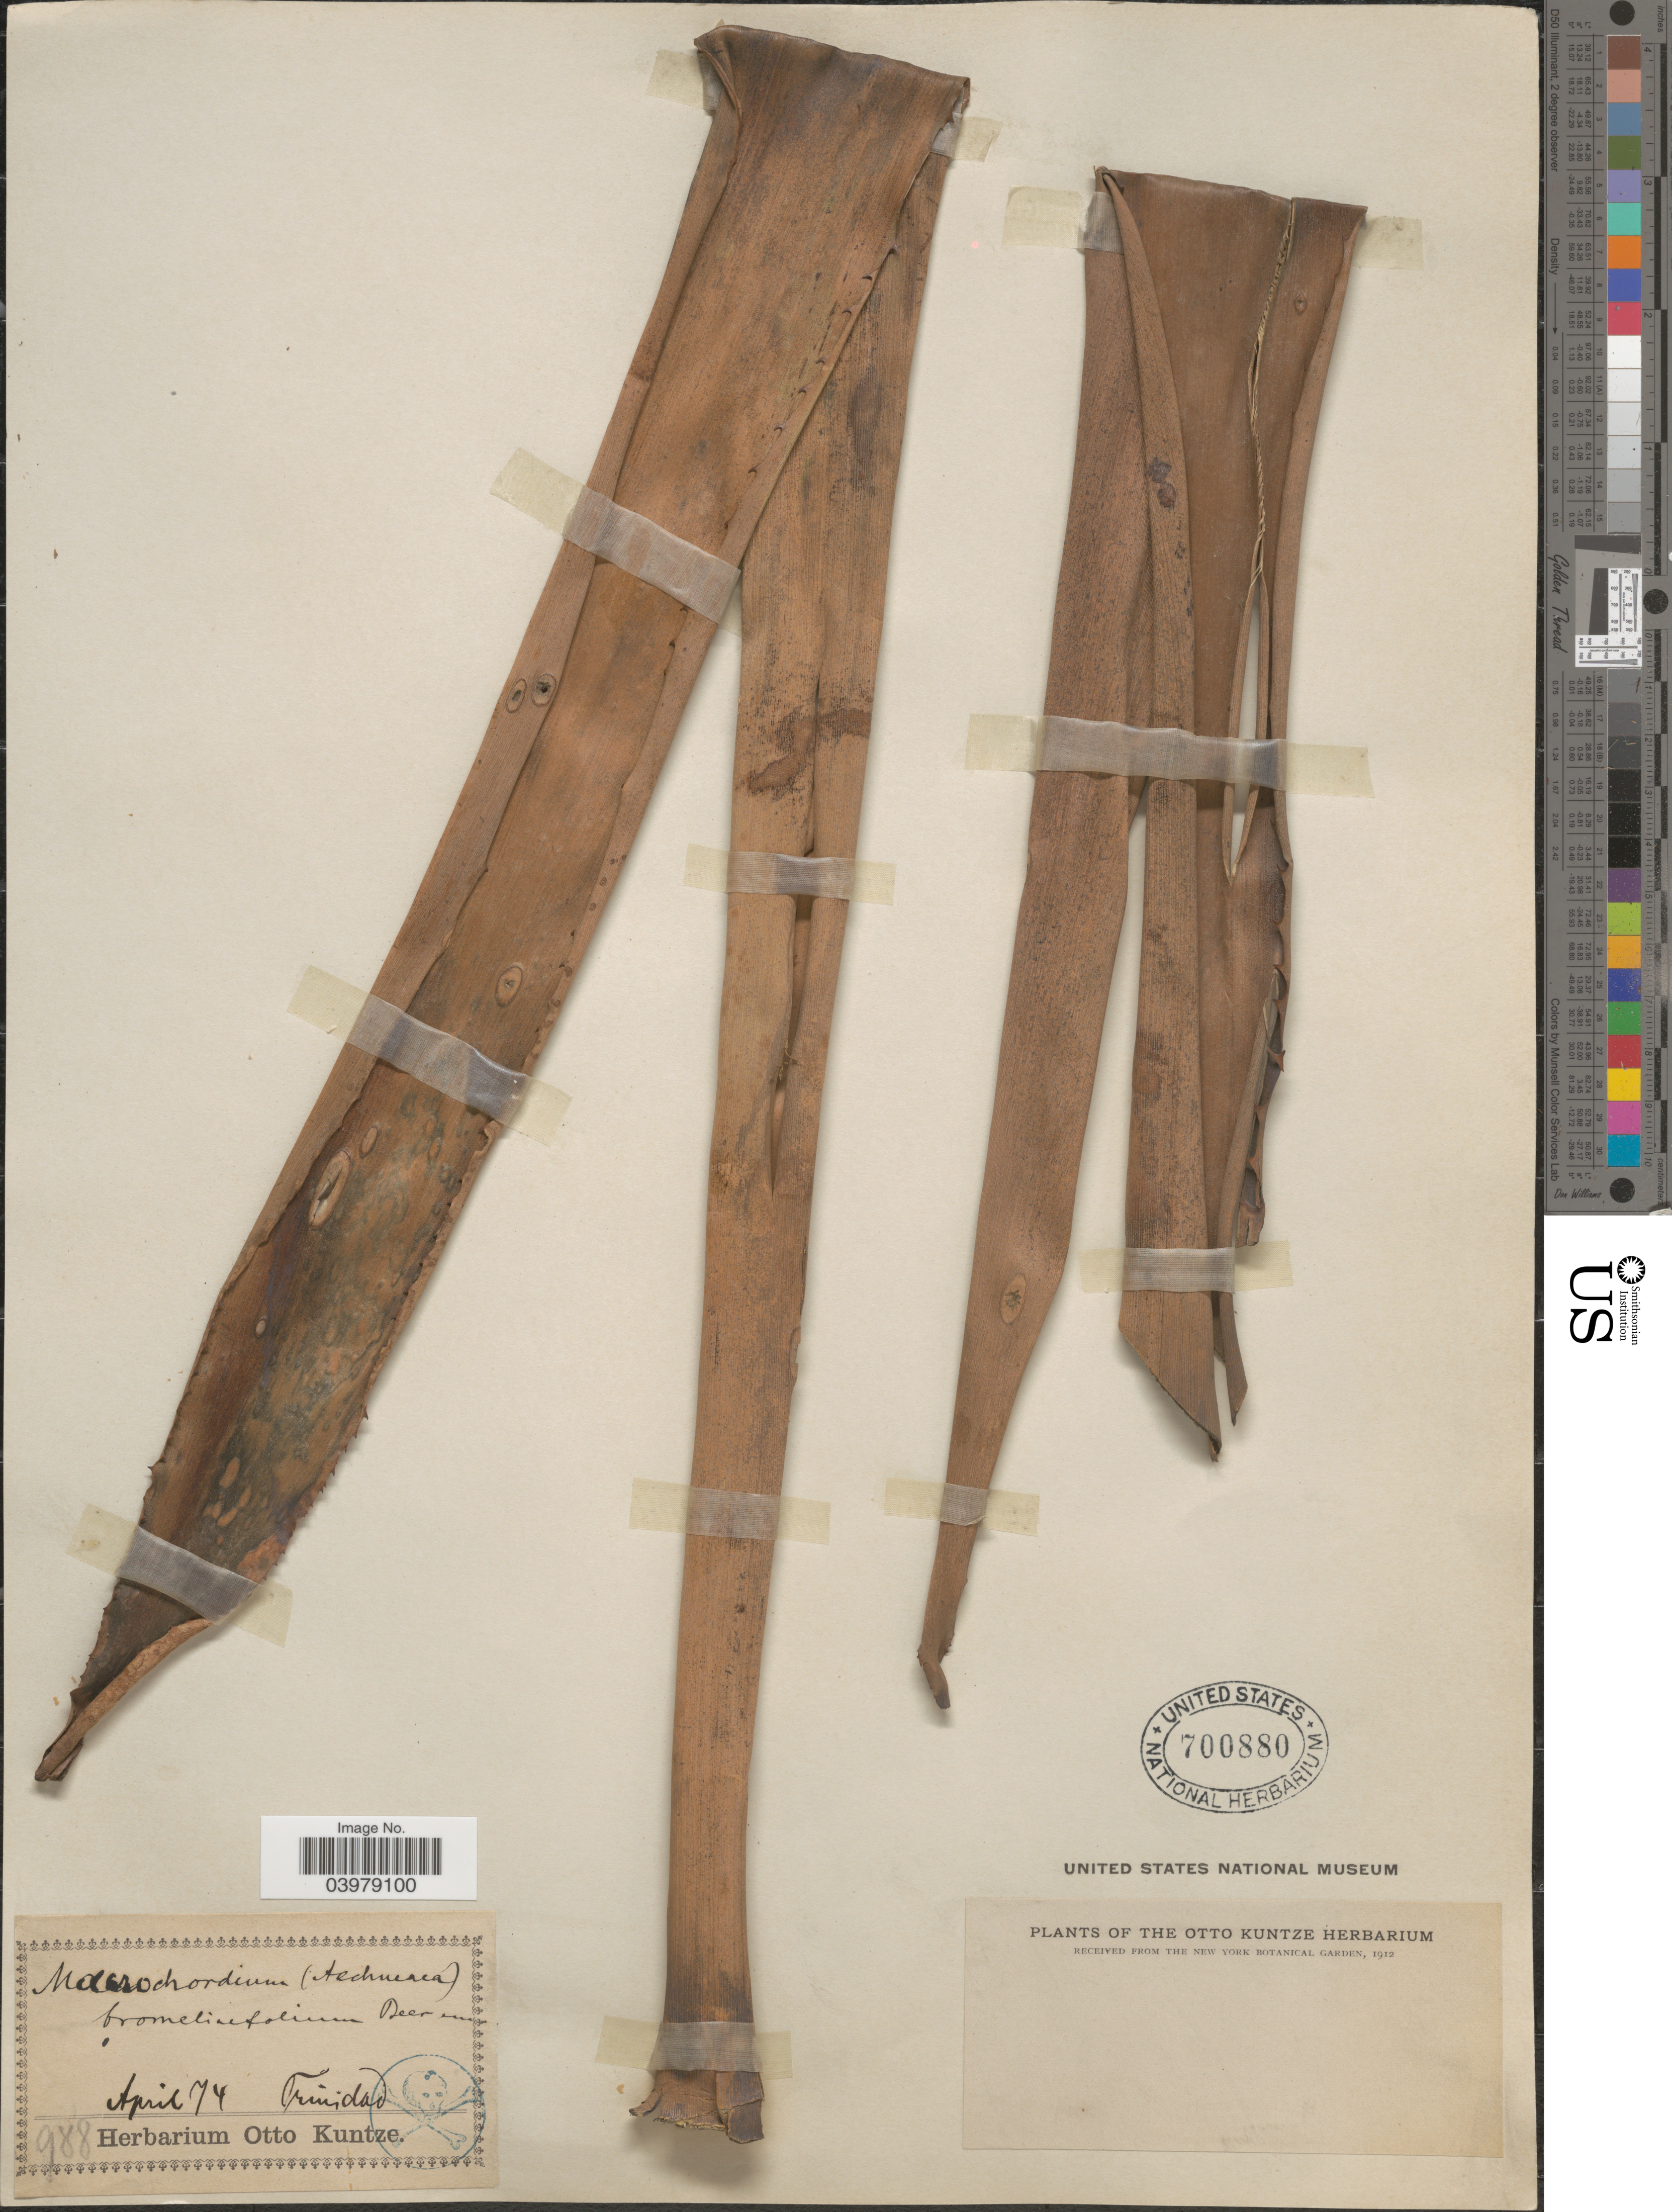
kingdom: Plantae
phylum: Tracheophyta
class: Liliopsida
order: Poales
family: Bromeliaceae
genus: Aechmea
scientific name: Aechmea bromeliifolia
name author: (Rudge) Baker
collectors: ex herb. Otto Kuntze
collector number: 988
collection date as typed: Transcribed d/m/y: /4/74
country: Trinidad and Tobago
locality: Trinidad.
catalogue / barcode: US 700880